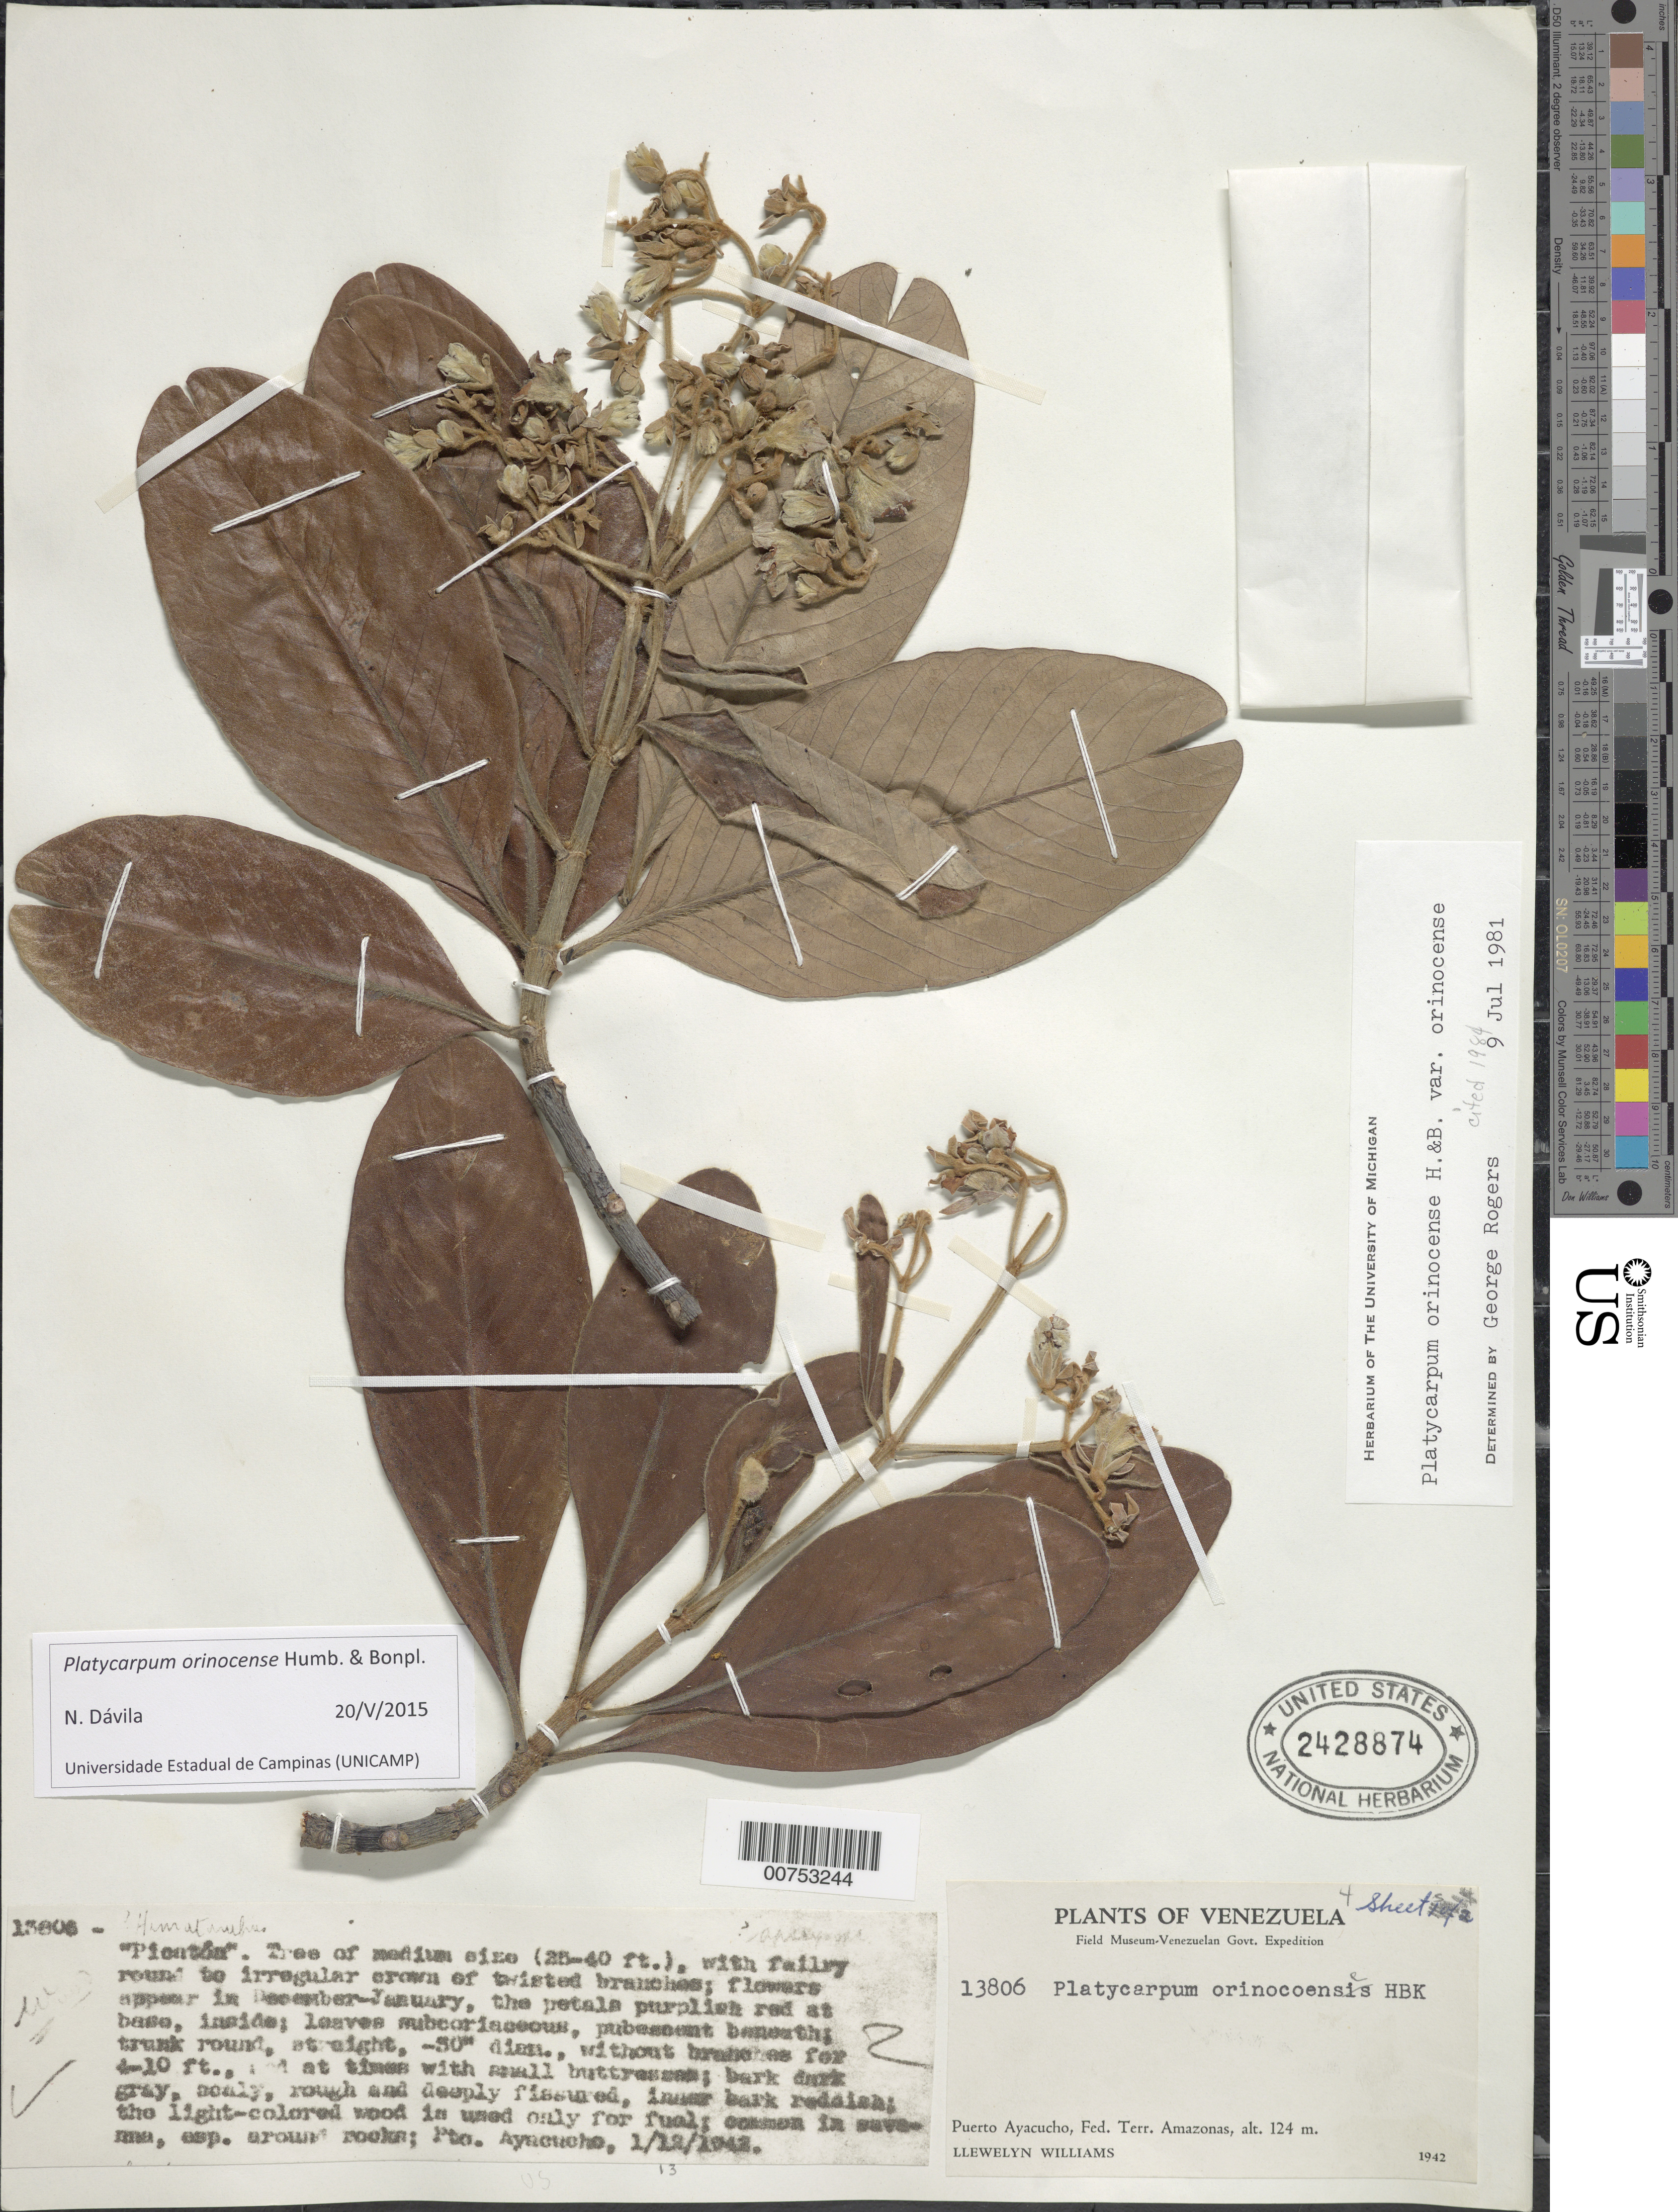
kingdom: Plantae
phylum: Tracheophyta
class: Magnoliopsida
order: Gentianales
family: Rubiaceae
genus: Platycarpum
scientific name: Platycarpum orinocense var. orinocense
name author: Bonpl.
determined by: Boom, B. M.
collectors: Ll. Williams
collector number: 13806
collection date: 1942-01-12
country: Venezuela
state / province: Amazonas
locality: Puerto Ayacucho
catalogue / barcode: US 2428874